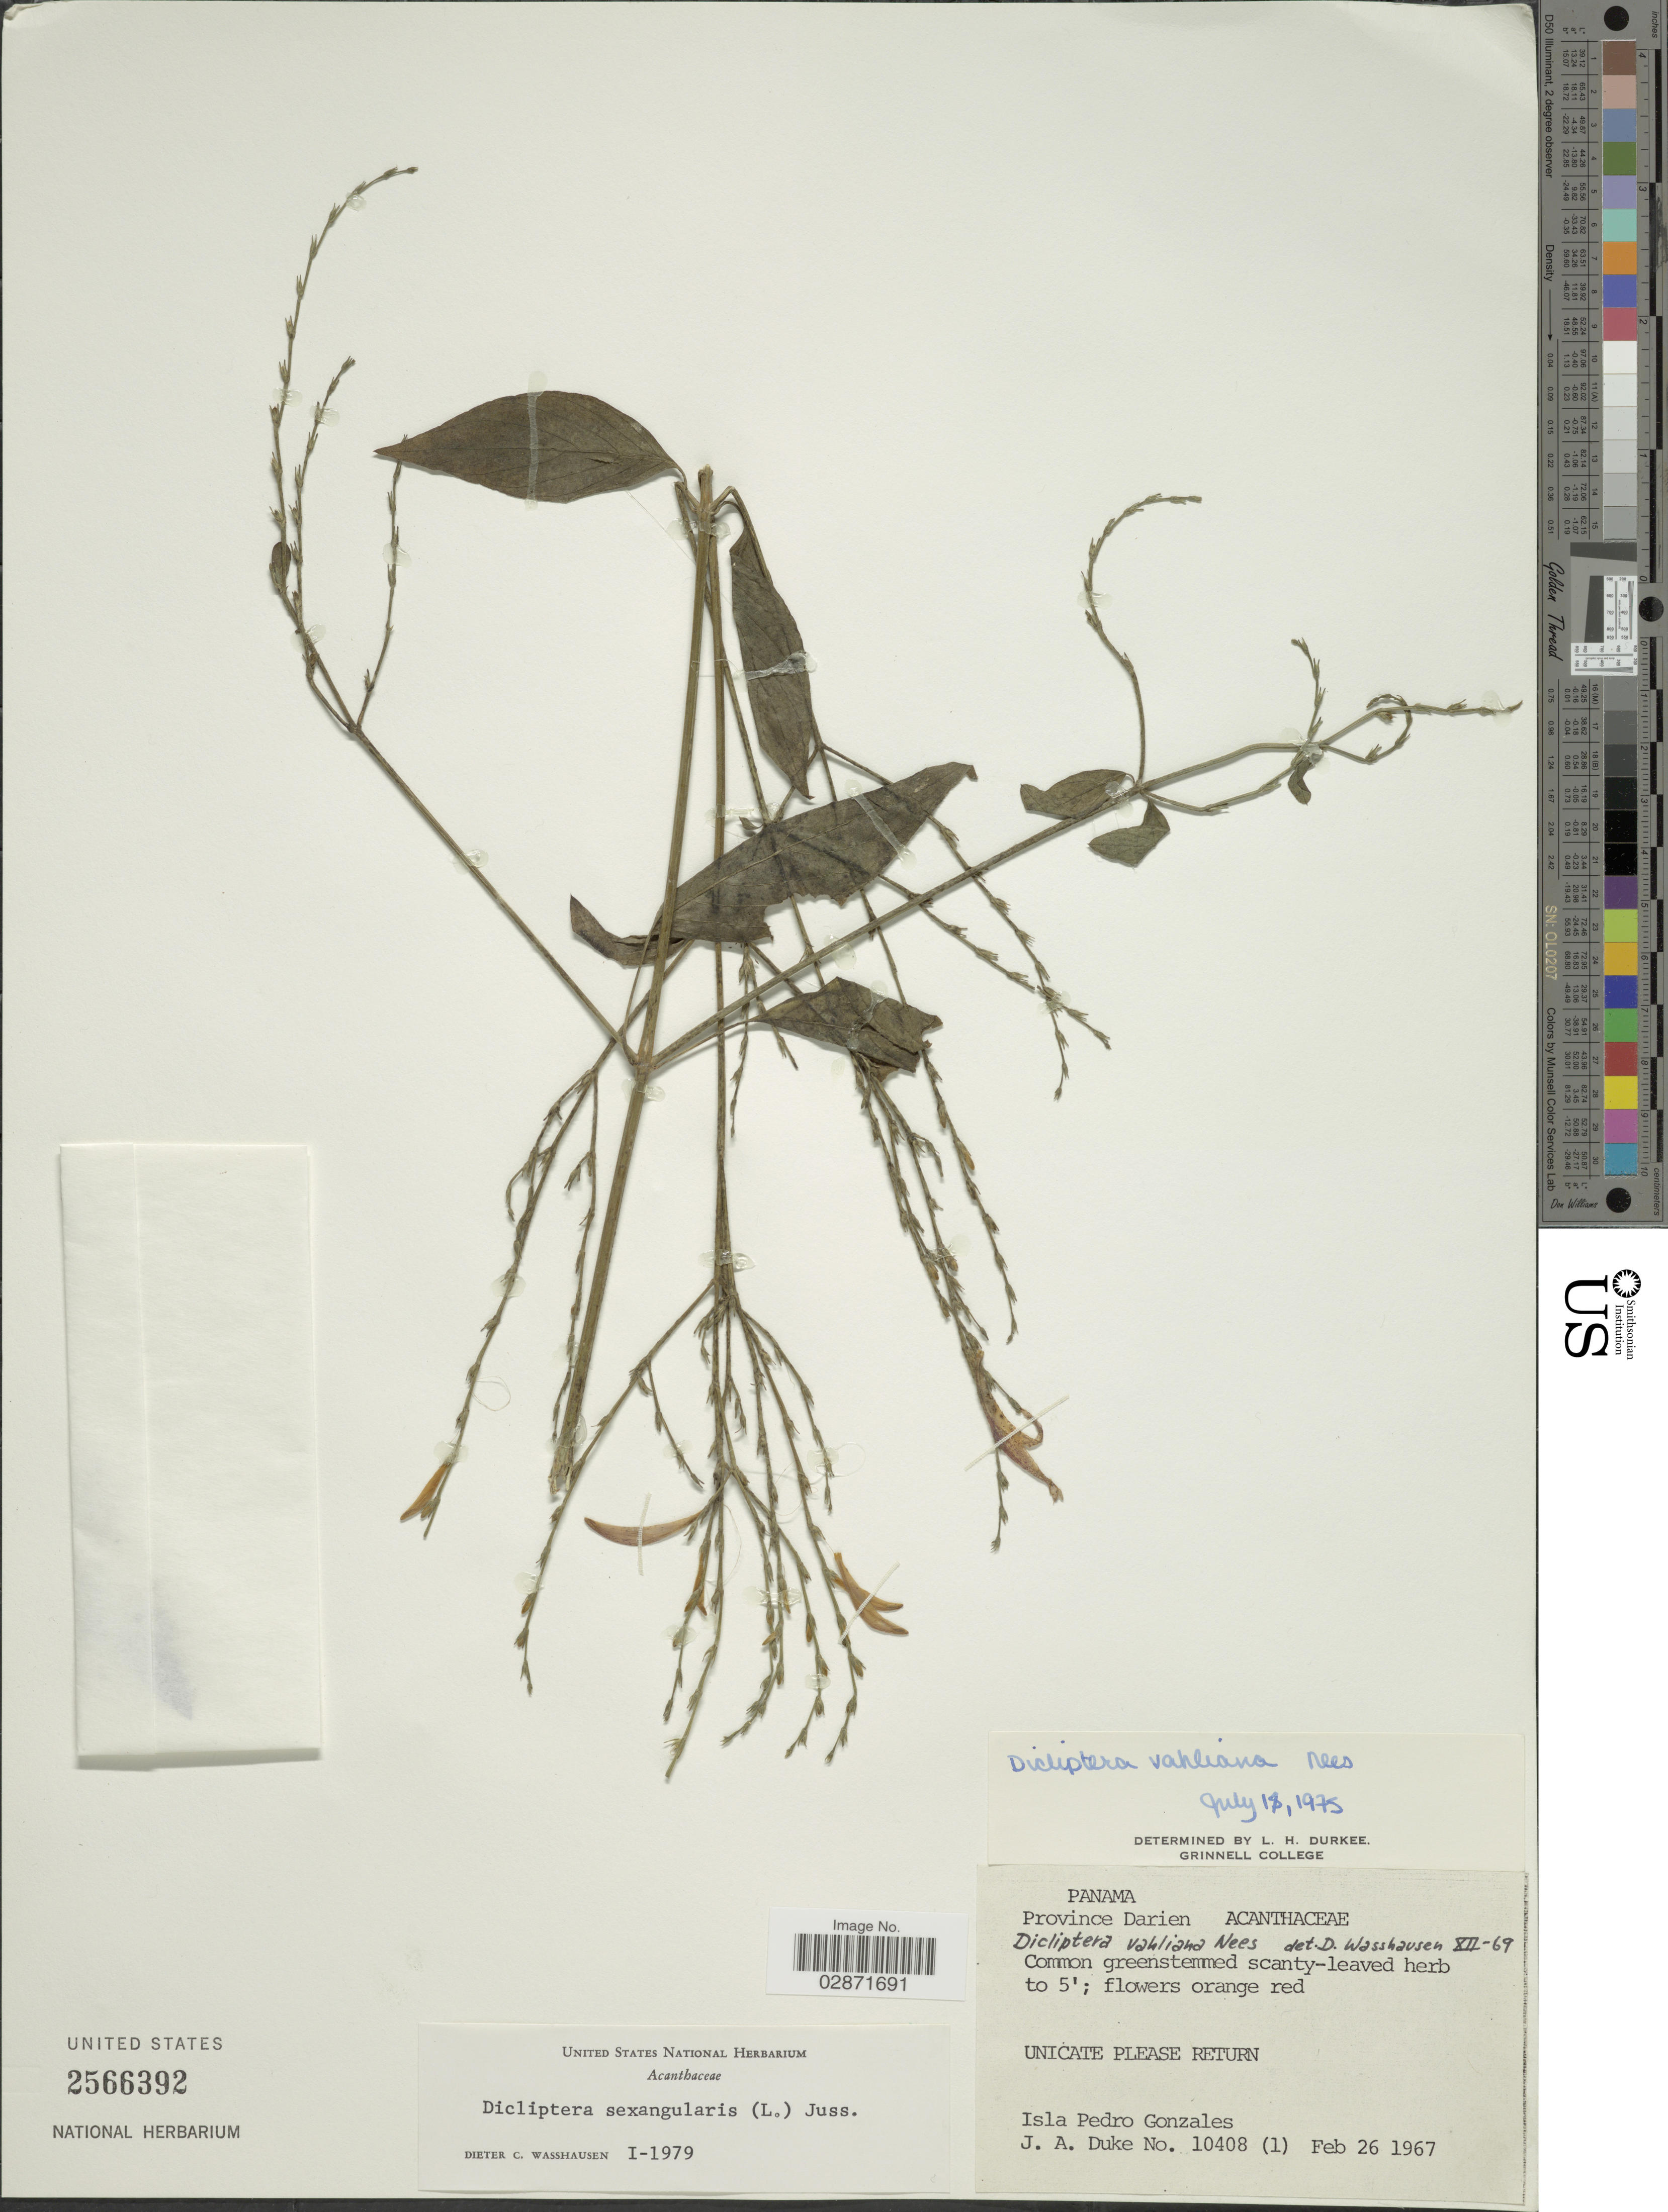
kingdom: Plantae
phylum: Tracheophyta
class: Magnoliopsida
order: Lamiales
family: Acanthaceae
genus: Dicliptera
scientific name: Dicliptera sexangularis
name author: (L.) Juss.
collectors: J. A. Duke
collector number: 10408 (1)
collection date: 1967-02-26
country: Panama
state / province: Darién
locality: Province Darien, Isla Pedro Gonzales.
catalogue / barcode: US 2566392